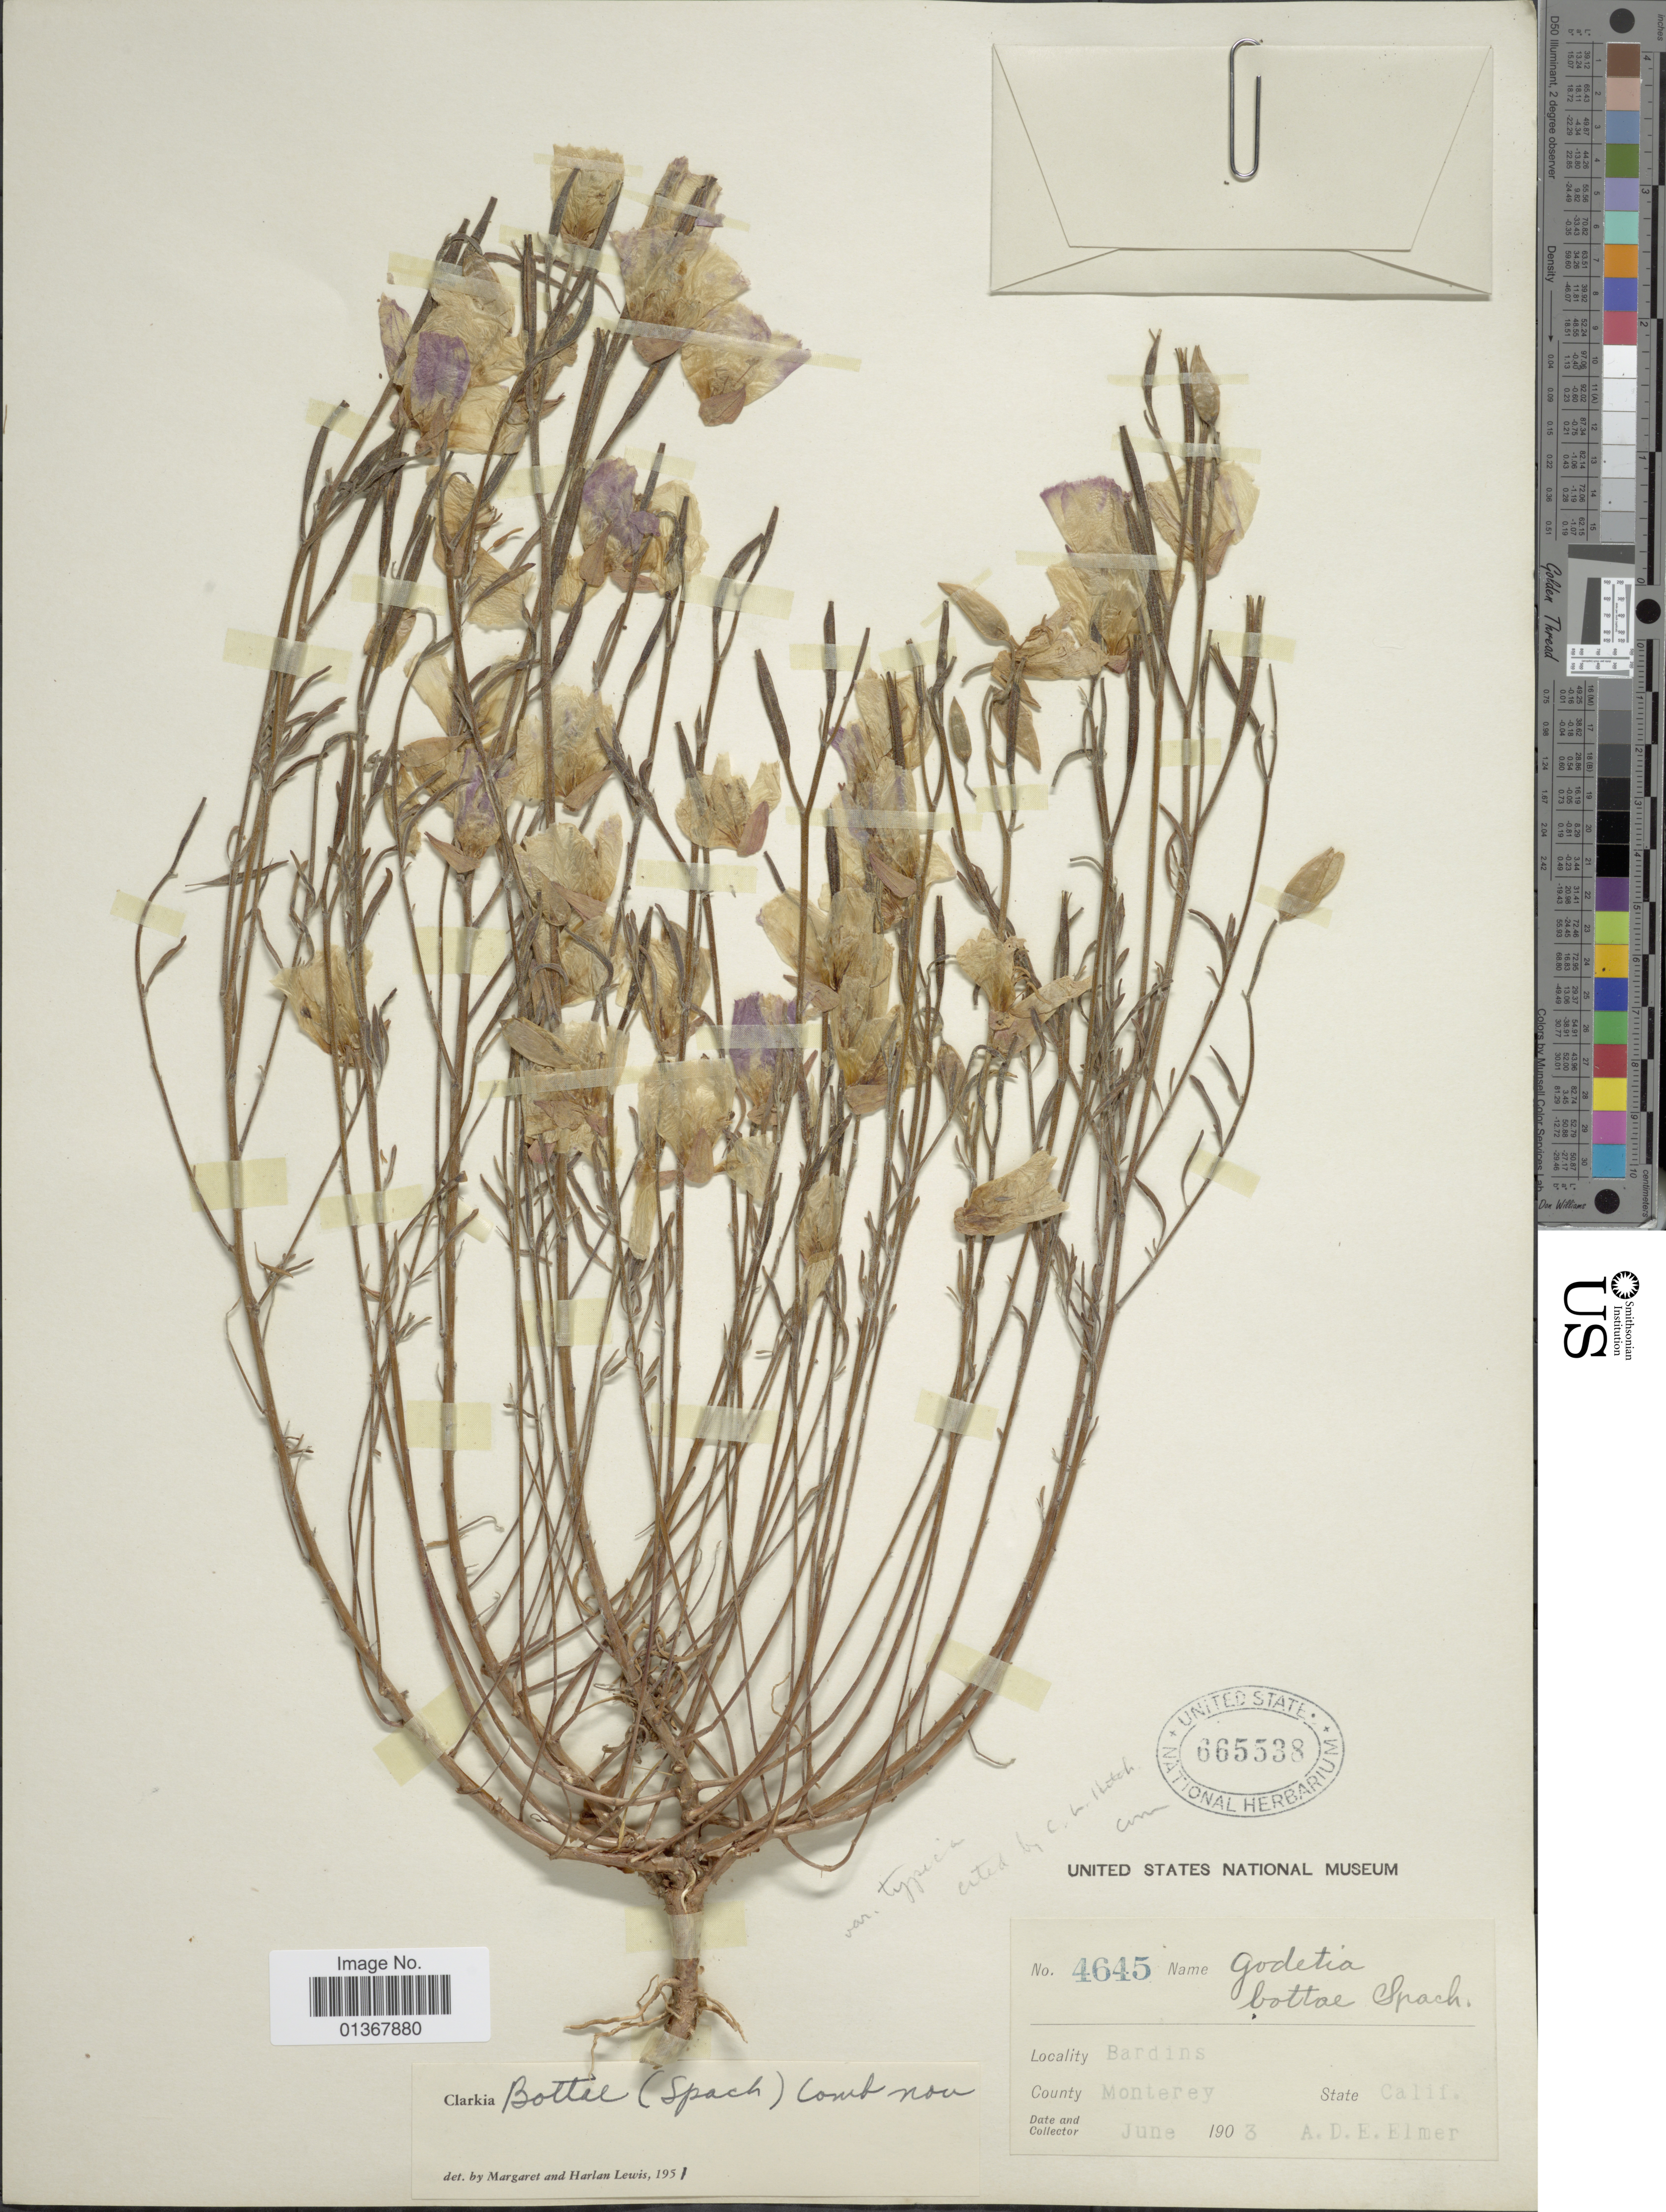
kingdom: Plantae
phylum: Tracheophyta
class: Magnoliopsida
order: Myrtales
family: Onagraceae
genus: Clarkia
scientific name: Clarkia bottae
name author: (Spach) F. H. Lewis & M.E. Lewis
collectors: A. D. E. Elmer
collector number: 4645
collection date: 1903-06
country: United States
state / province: California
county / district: Monterey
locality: Bardins, County Monterey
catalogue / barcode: US 665538